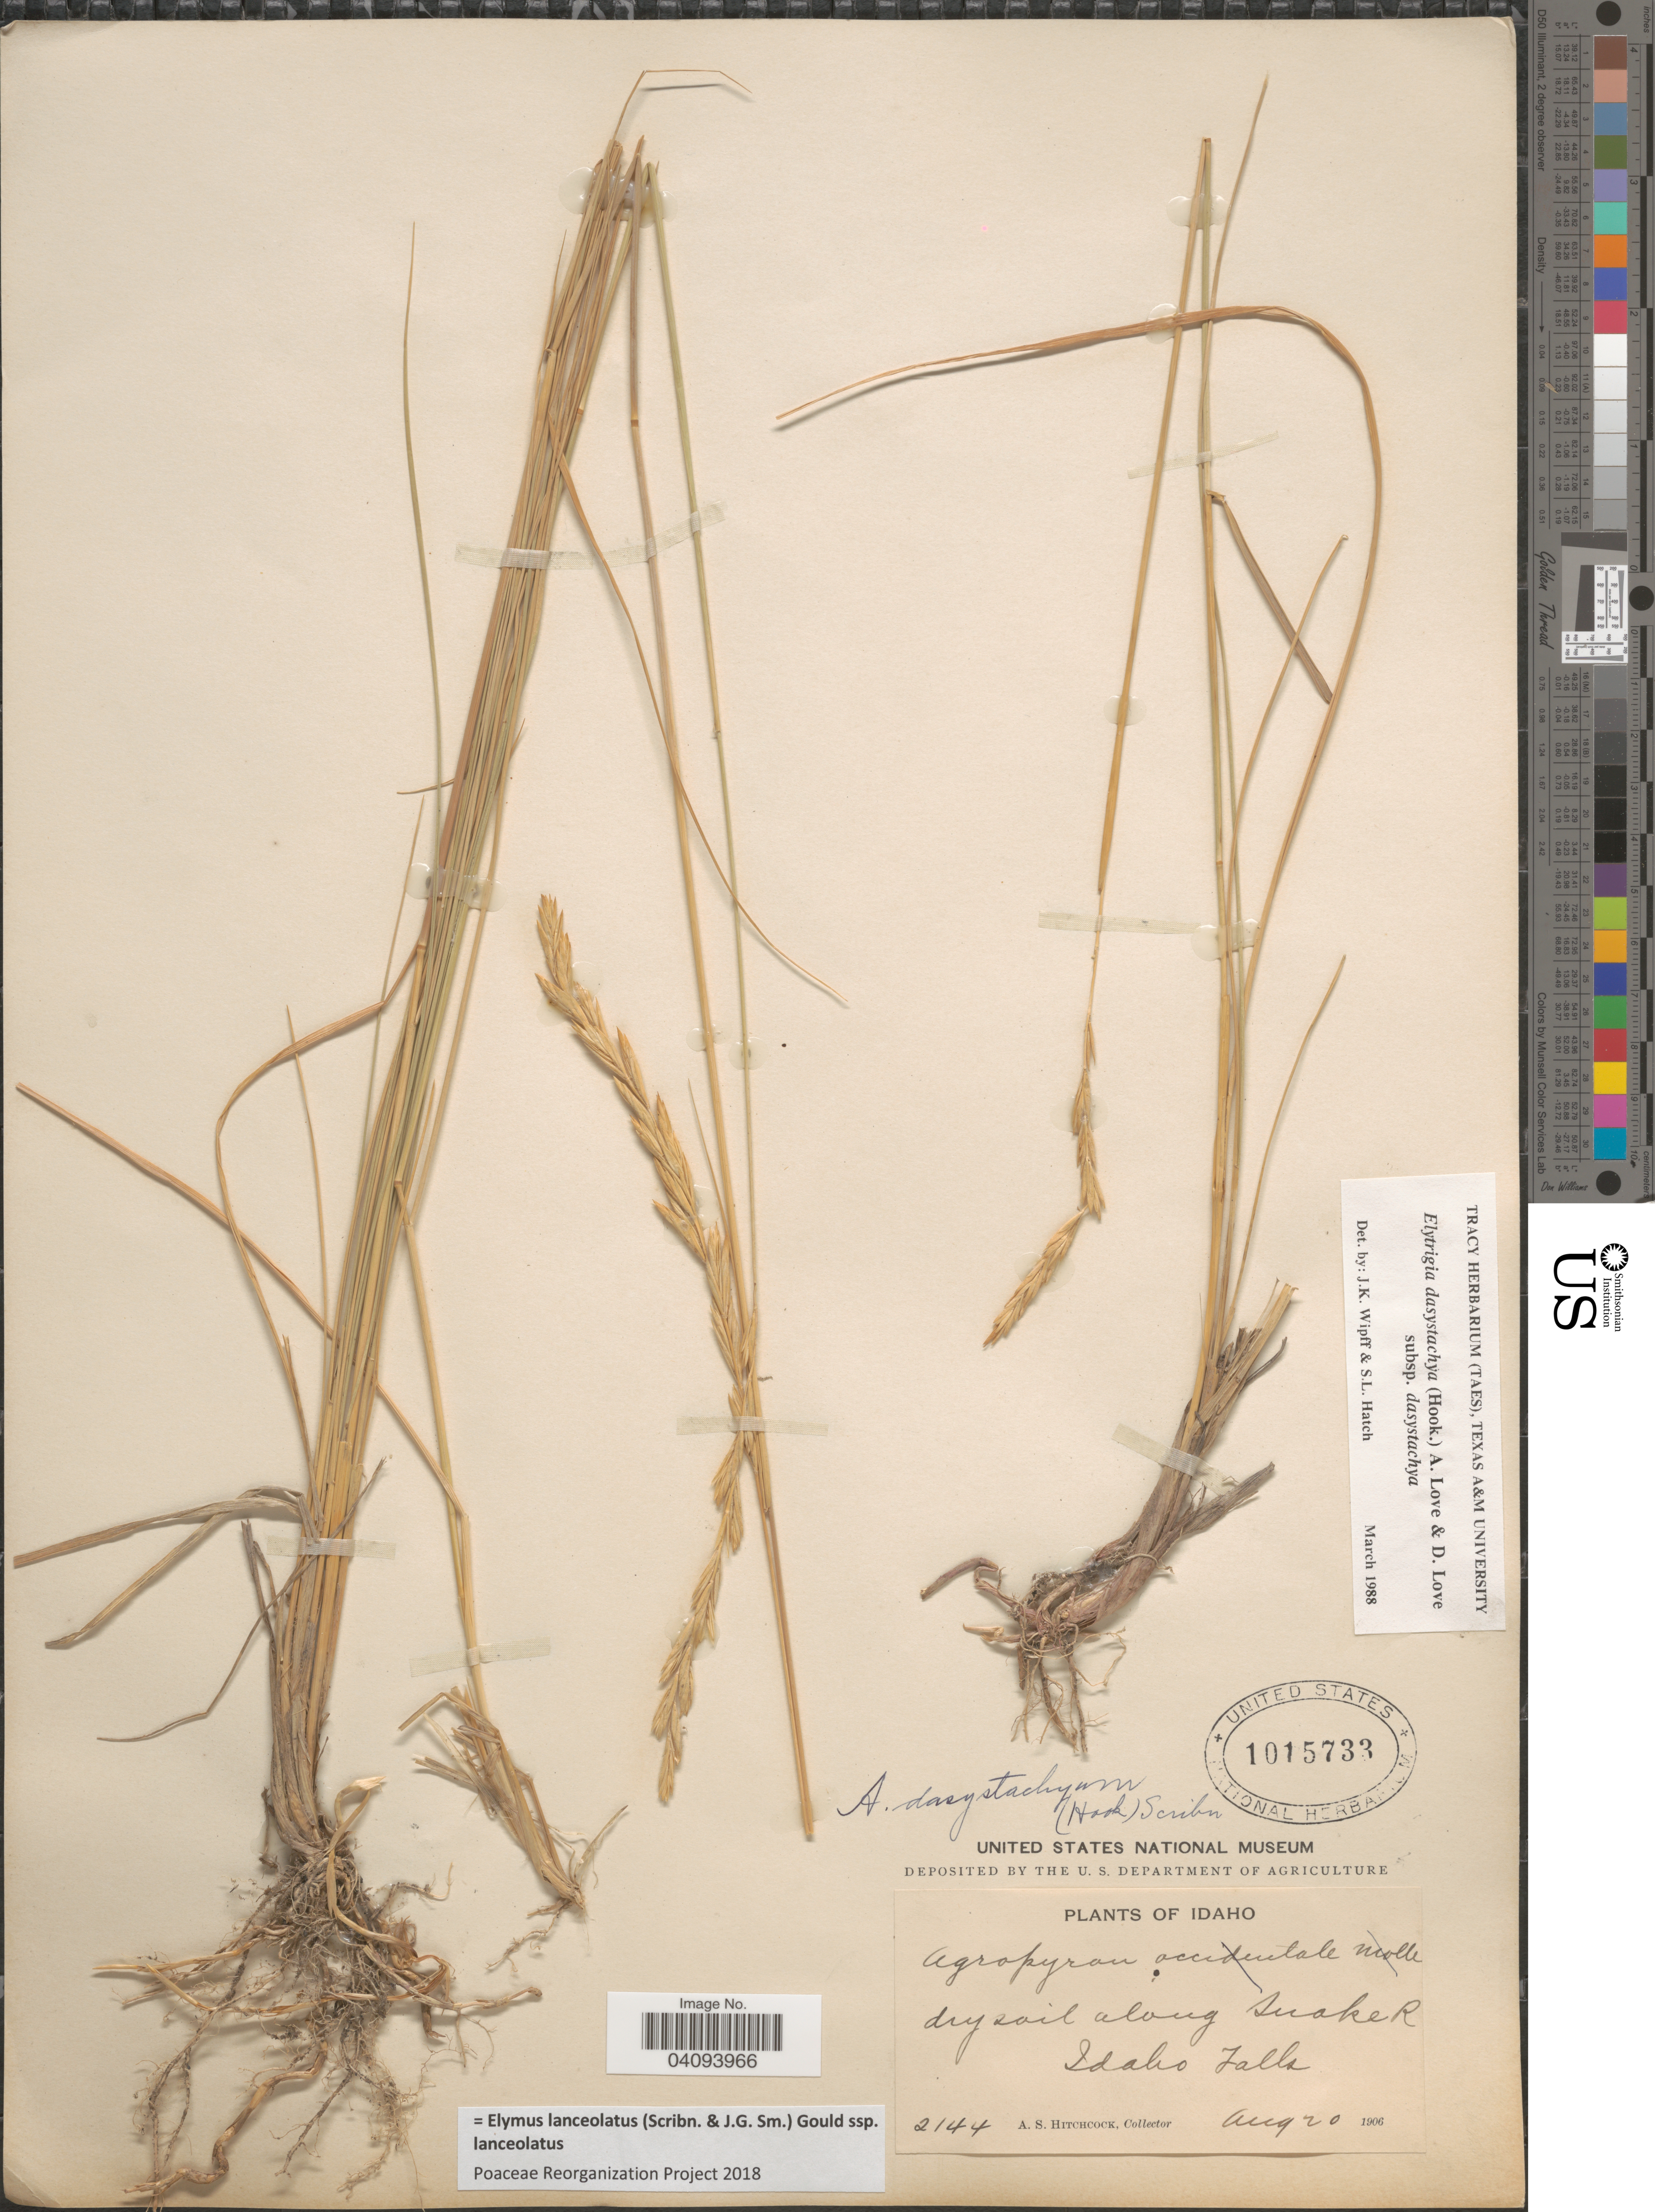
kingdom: Plantae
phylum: Tracheophyta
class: Liliopsida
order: Poales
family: Poaceae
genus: Elymus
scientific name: Elymus lanceolatus subsp. lanceolatus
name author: (Scribn. & J.G. Sm.) Gould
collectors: A. S. Hitchcock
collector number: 2144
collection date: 1906-08-20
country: United States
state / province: Idaho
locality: Along Snake R. Idaho Falls.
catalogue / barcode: US 1015733